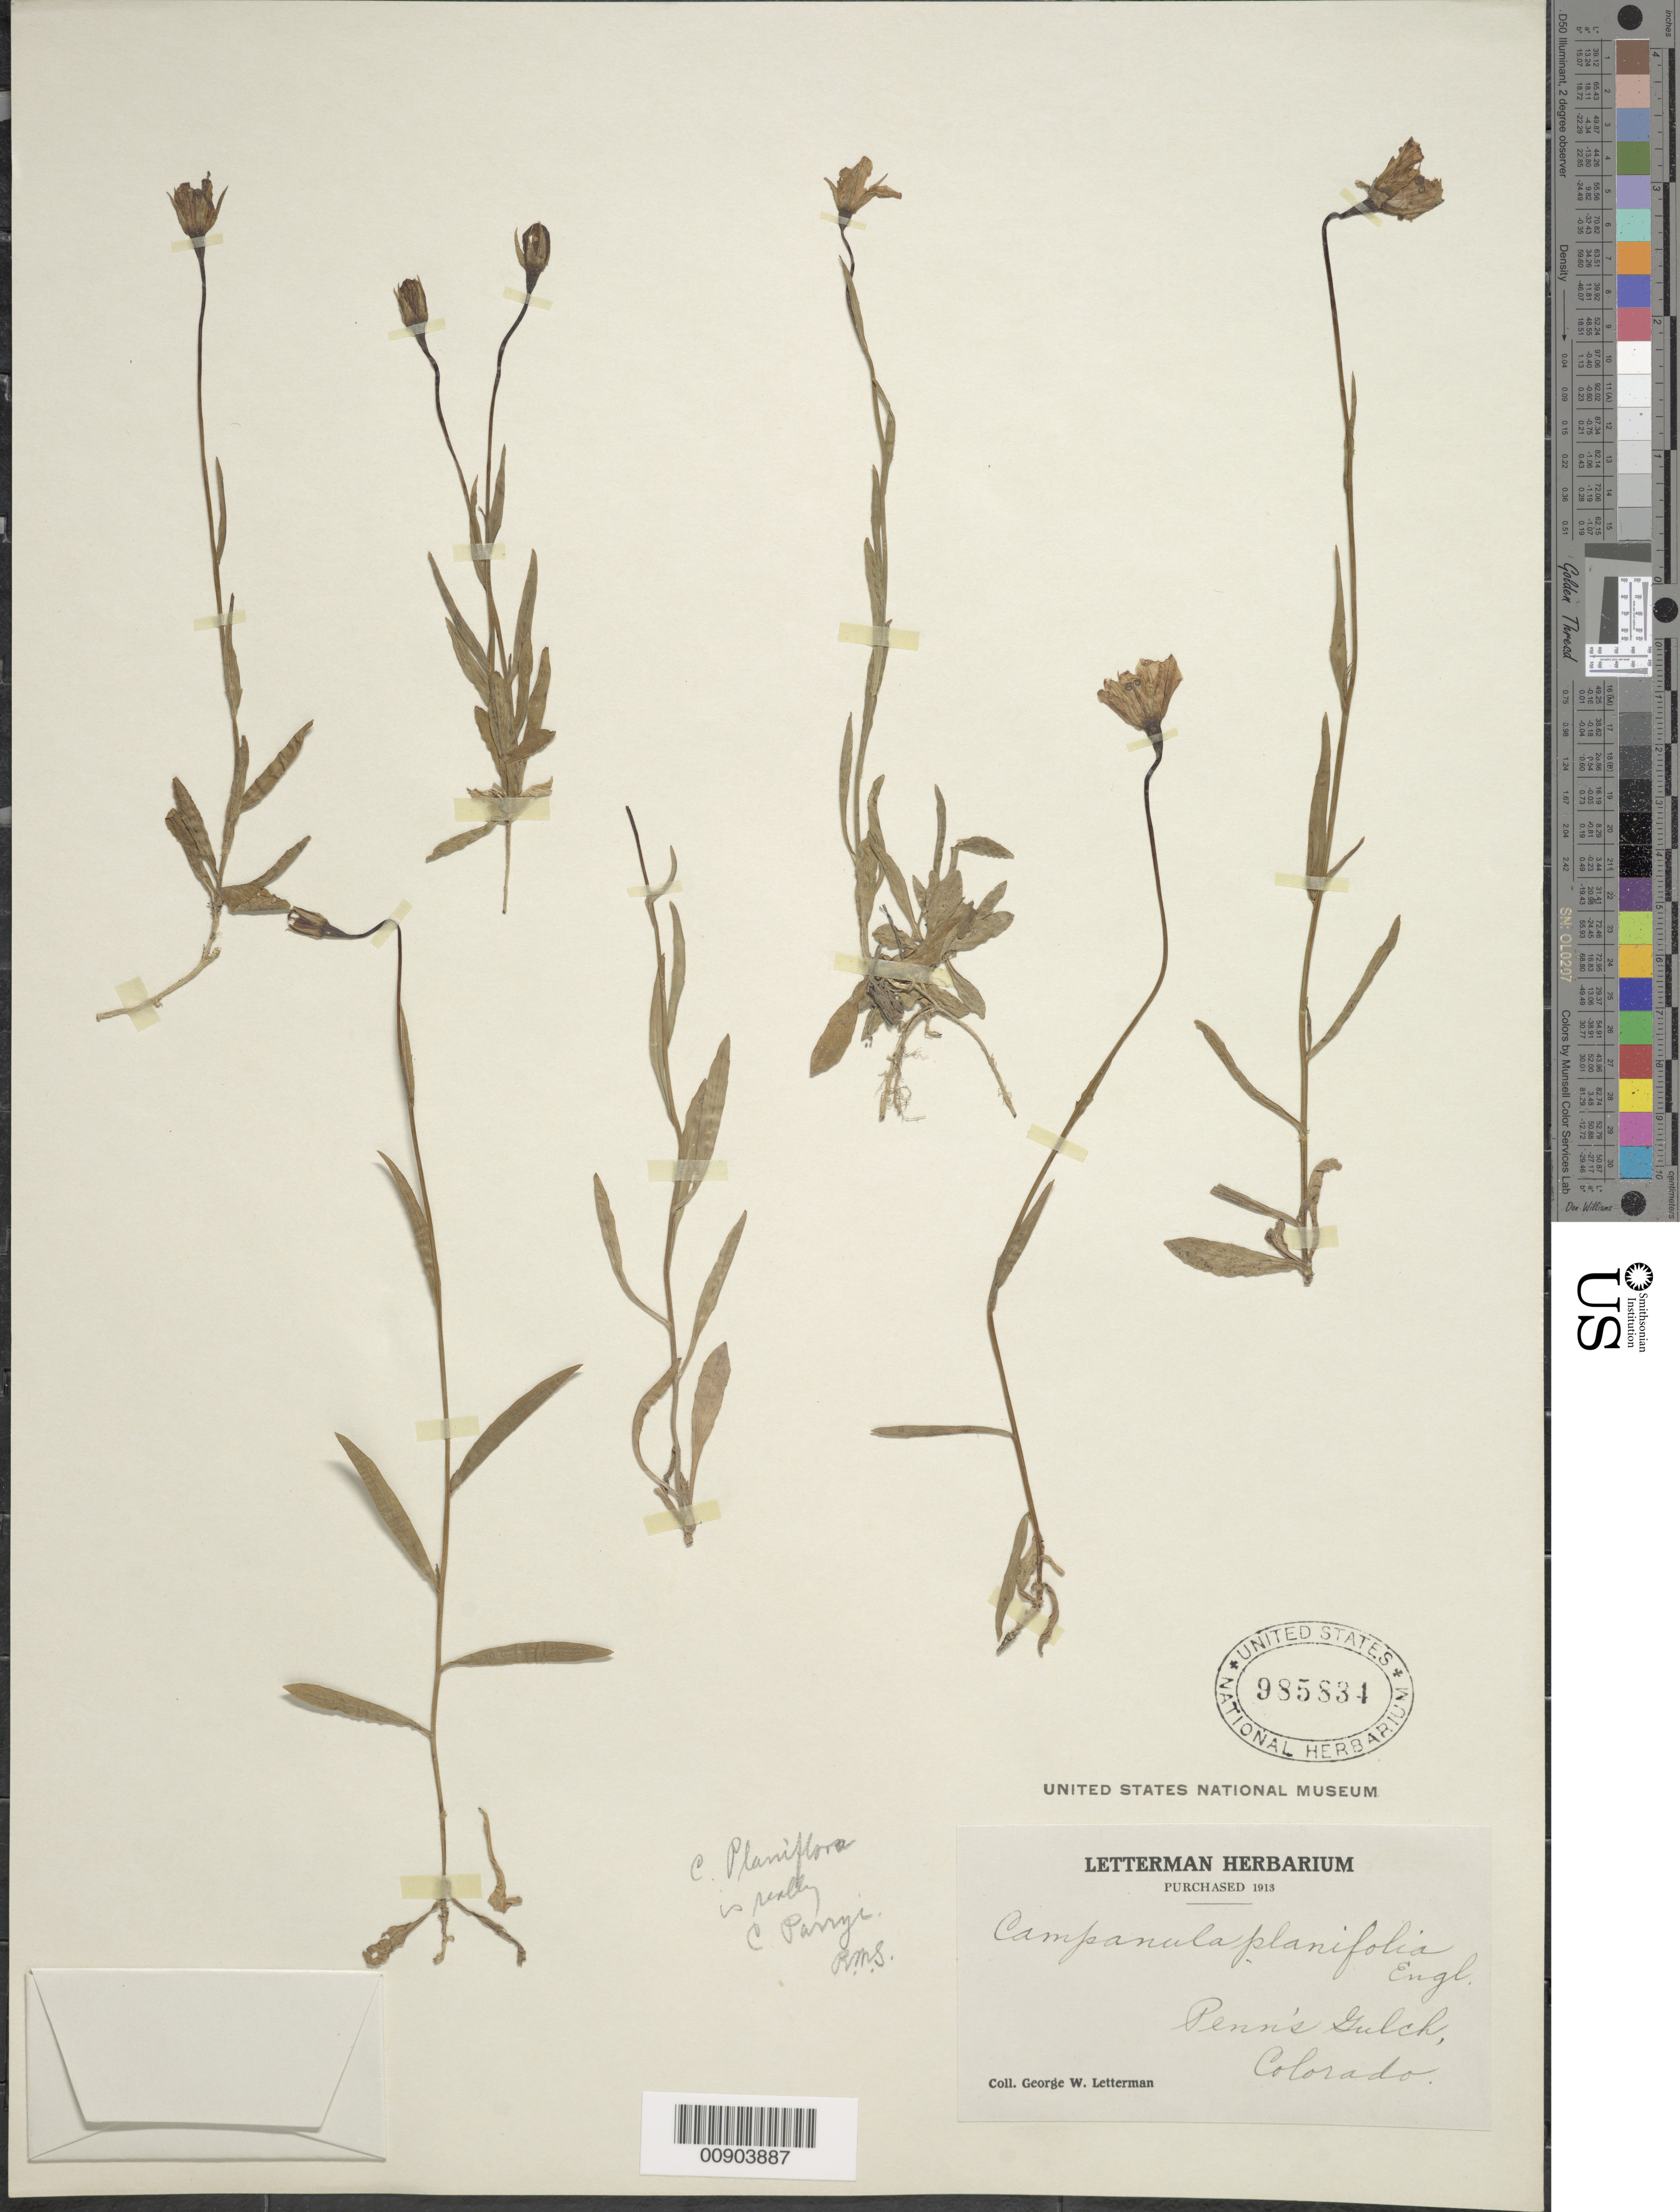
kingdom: Plantae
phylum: Tracheophyta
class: Magnoliopsida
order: Asterales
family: Campanulaceae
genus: Campanula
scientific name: Campanula planiflora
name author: Engelm.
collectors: G. W. Letterman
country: United States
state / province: Colorado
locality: Penn's Gulch.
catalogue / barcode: US 985834